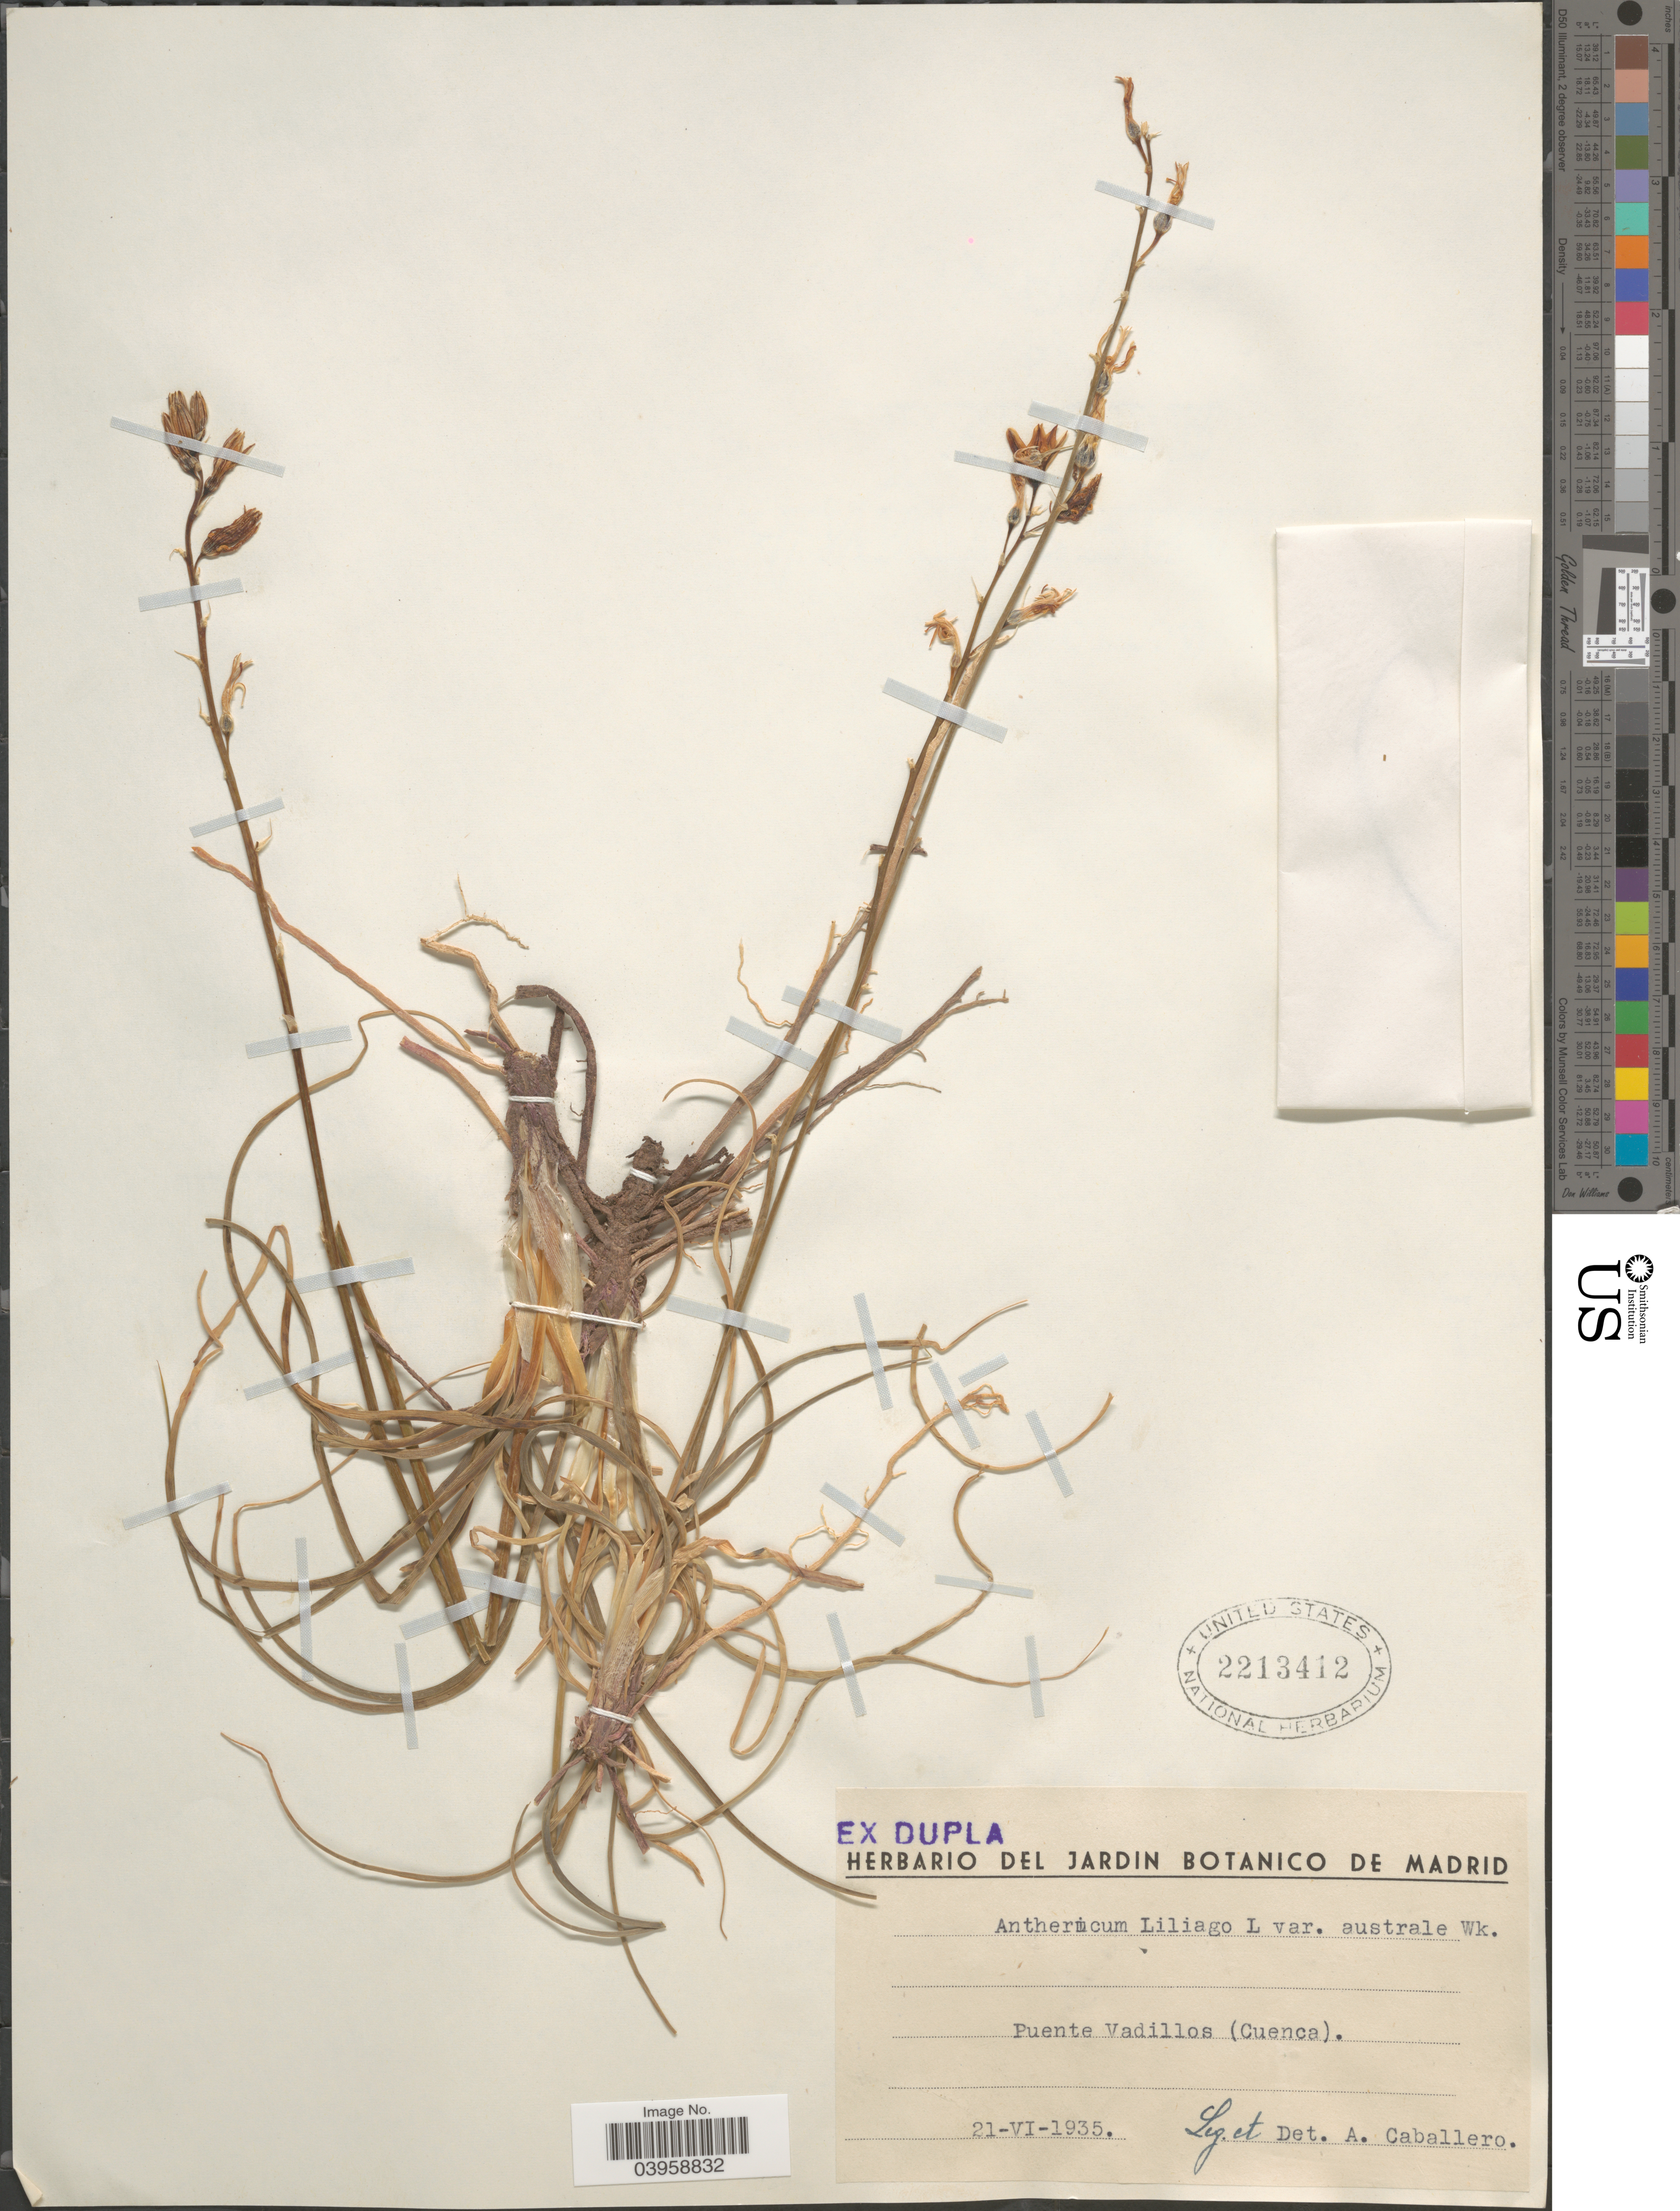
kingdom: Plantae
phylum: Tracheophyta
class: Liliopsida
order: Asparagales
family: Asparagaceae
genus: Anthericum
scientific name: Anthericum liliago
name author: L.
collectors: A. Caballero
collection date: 1935-06-21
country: Spain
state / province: Madrid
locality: Puente Vadillos (Cuenca).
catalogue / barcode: US 2213412